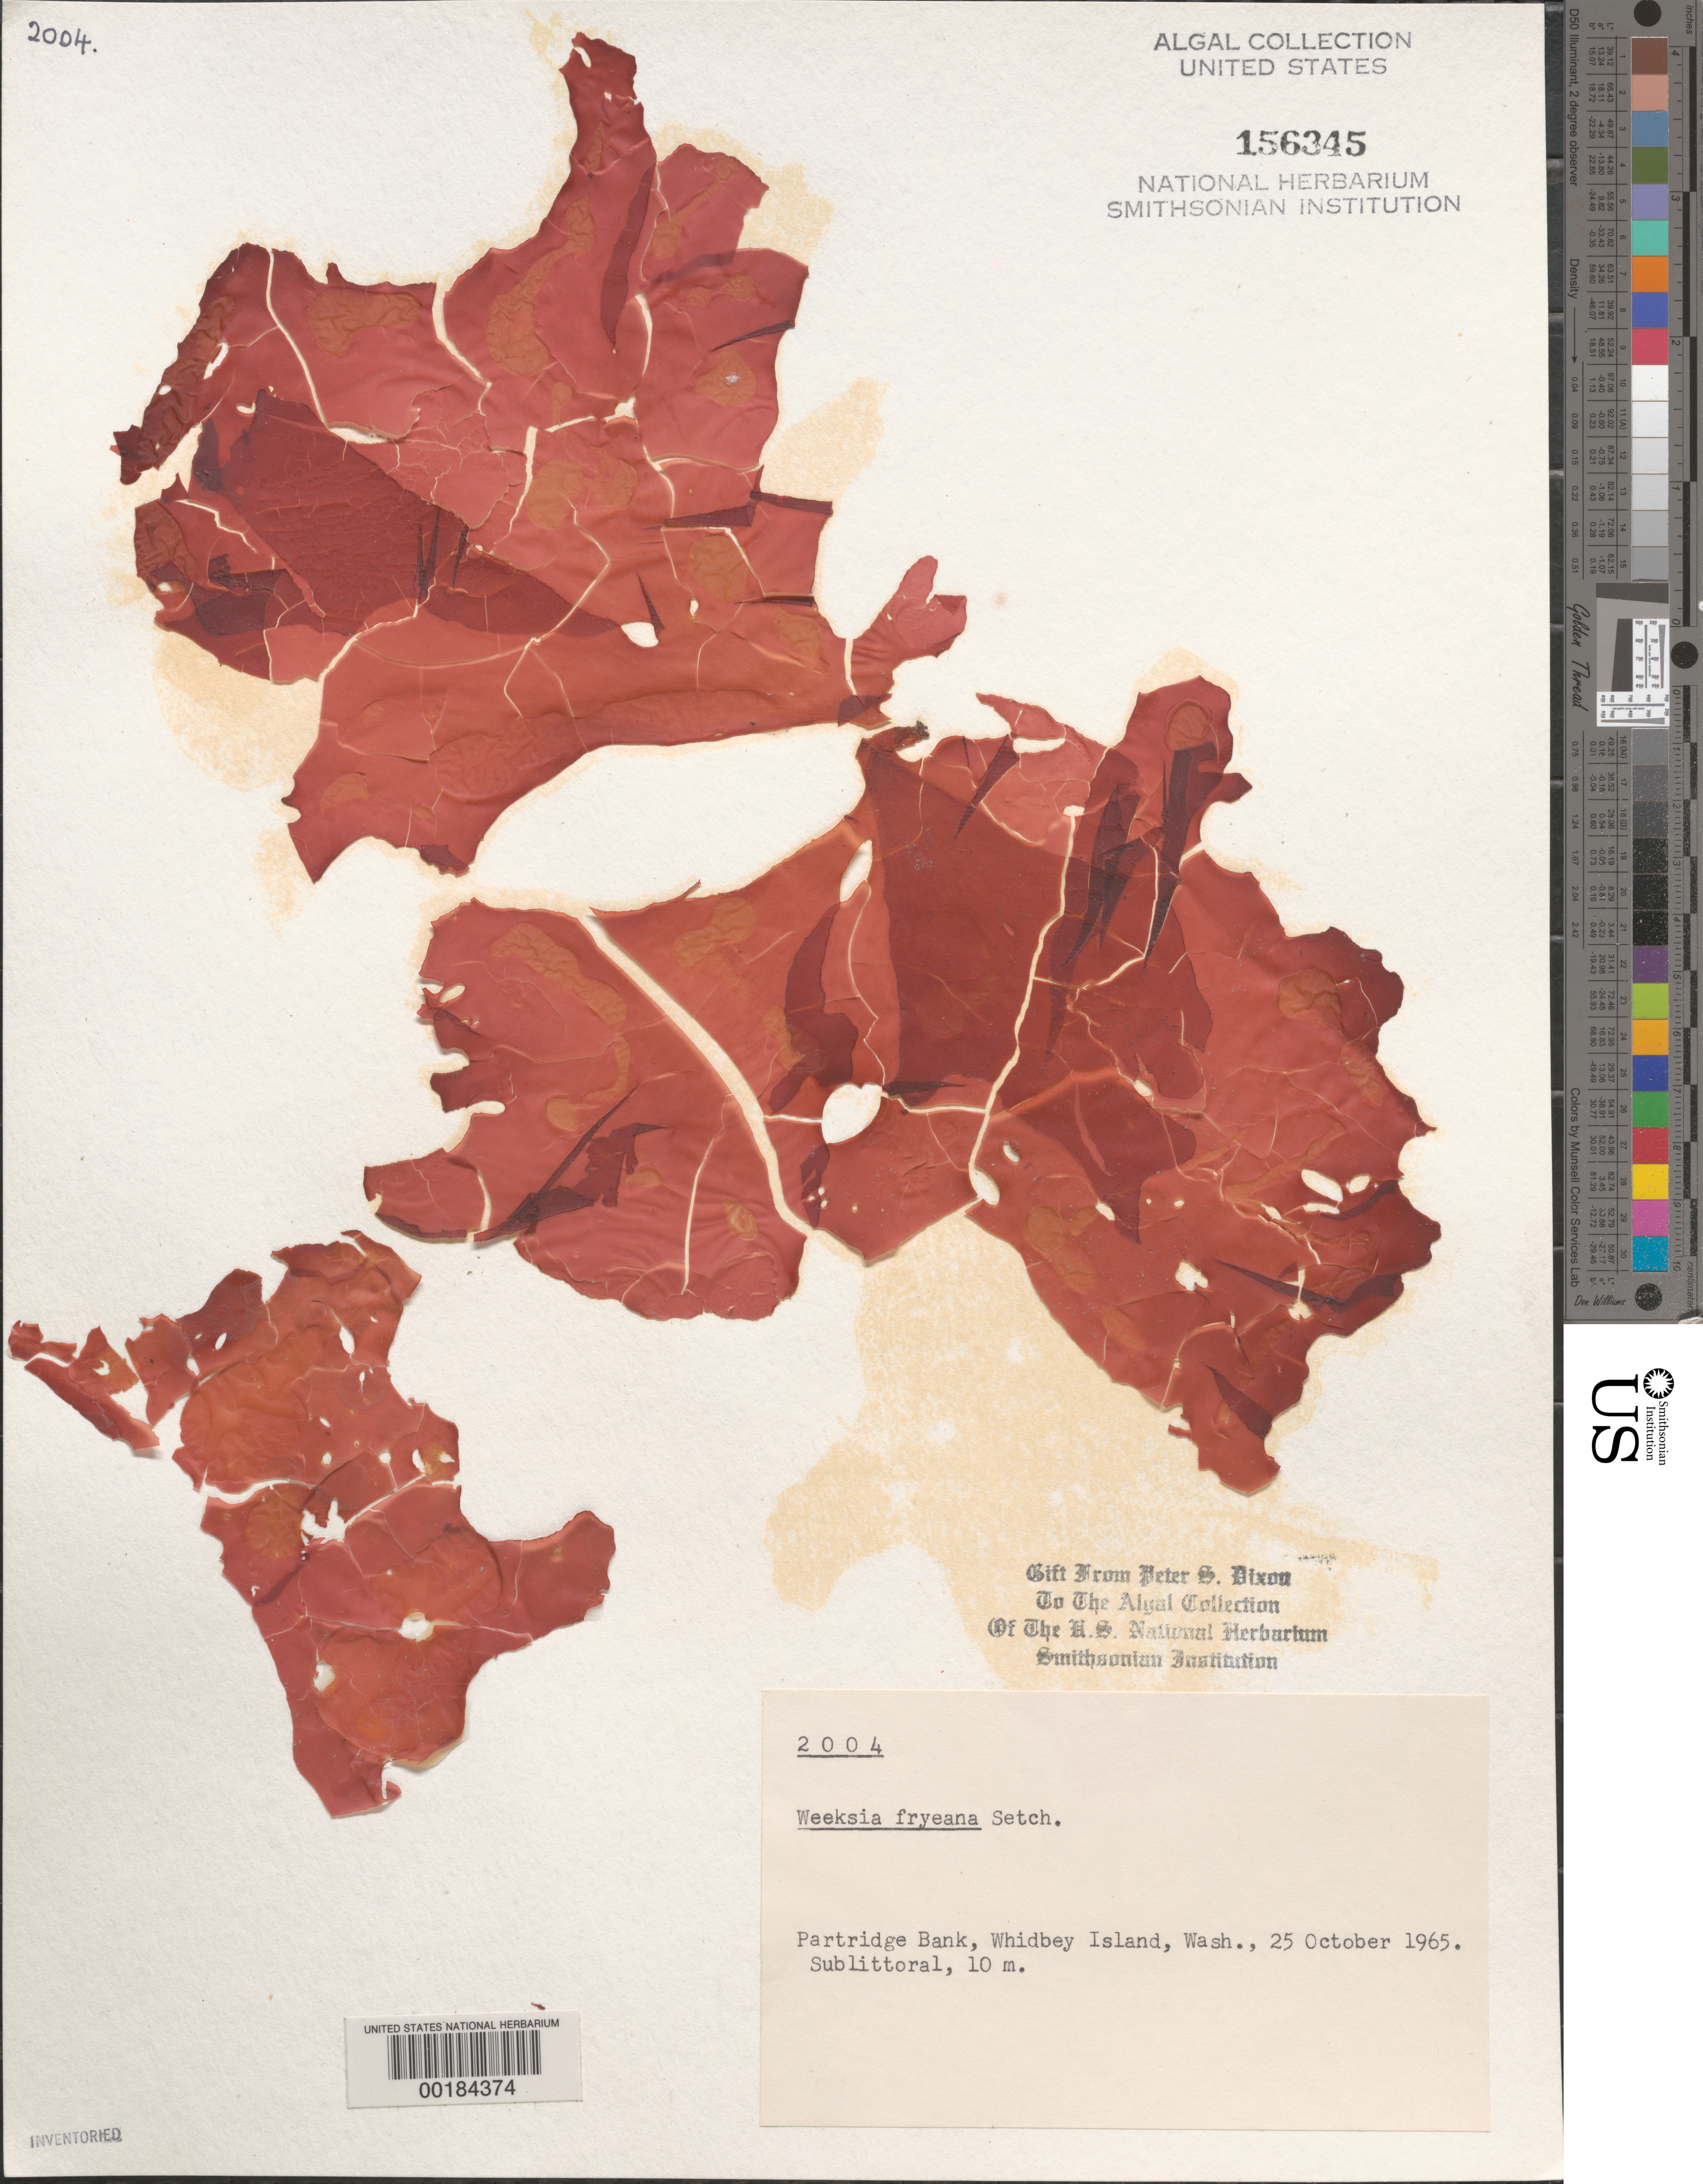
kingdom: Plantae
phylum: Rhodophyta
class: Florideophyceae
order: Gigartinales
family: Dumontiaceae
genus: Weeksia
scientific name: Weeksia coccinea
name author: (Harv.) S.C. Lindstrom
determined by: Algae name updating Project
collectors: P. S. Dixon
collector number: PSD 2004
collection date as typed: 25 Oct 1965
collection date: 1965-10-25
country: United States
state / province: Washington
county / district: Island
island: Whidbey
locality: Partridge Bank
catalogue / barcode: US 156345